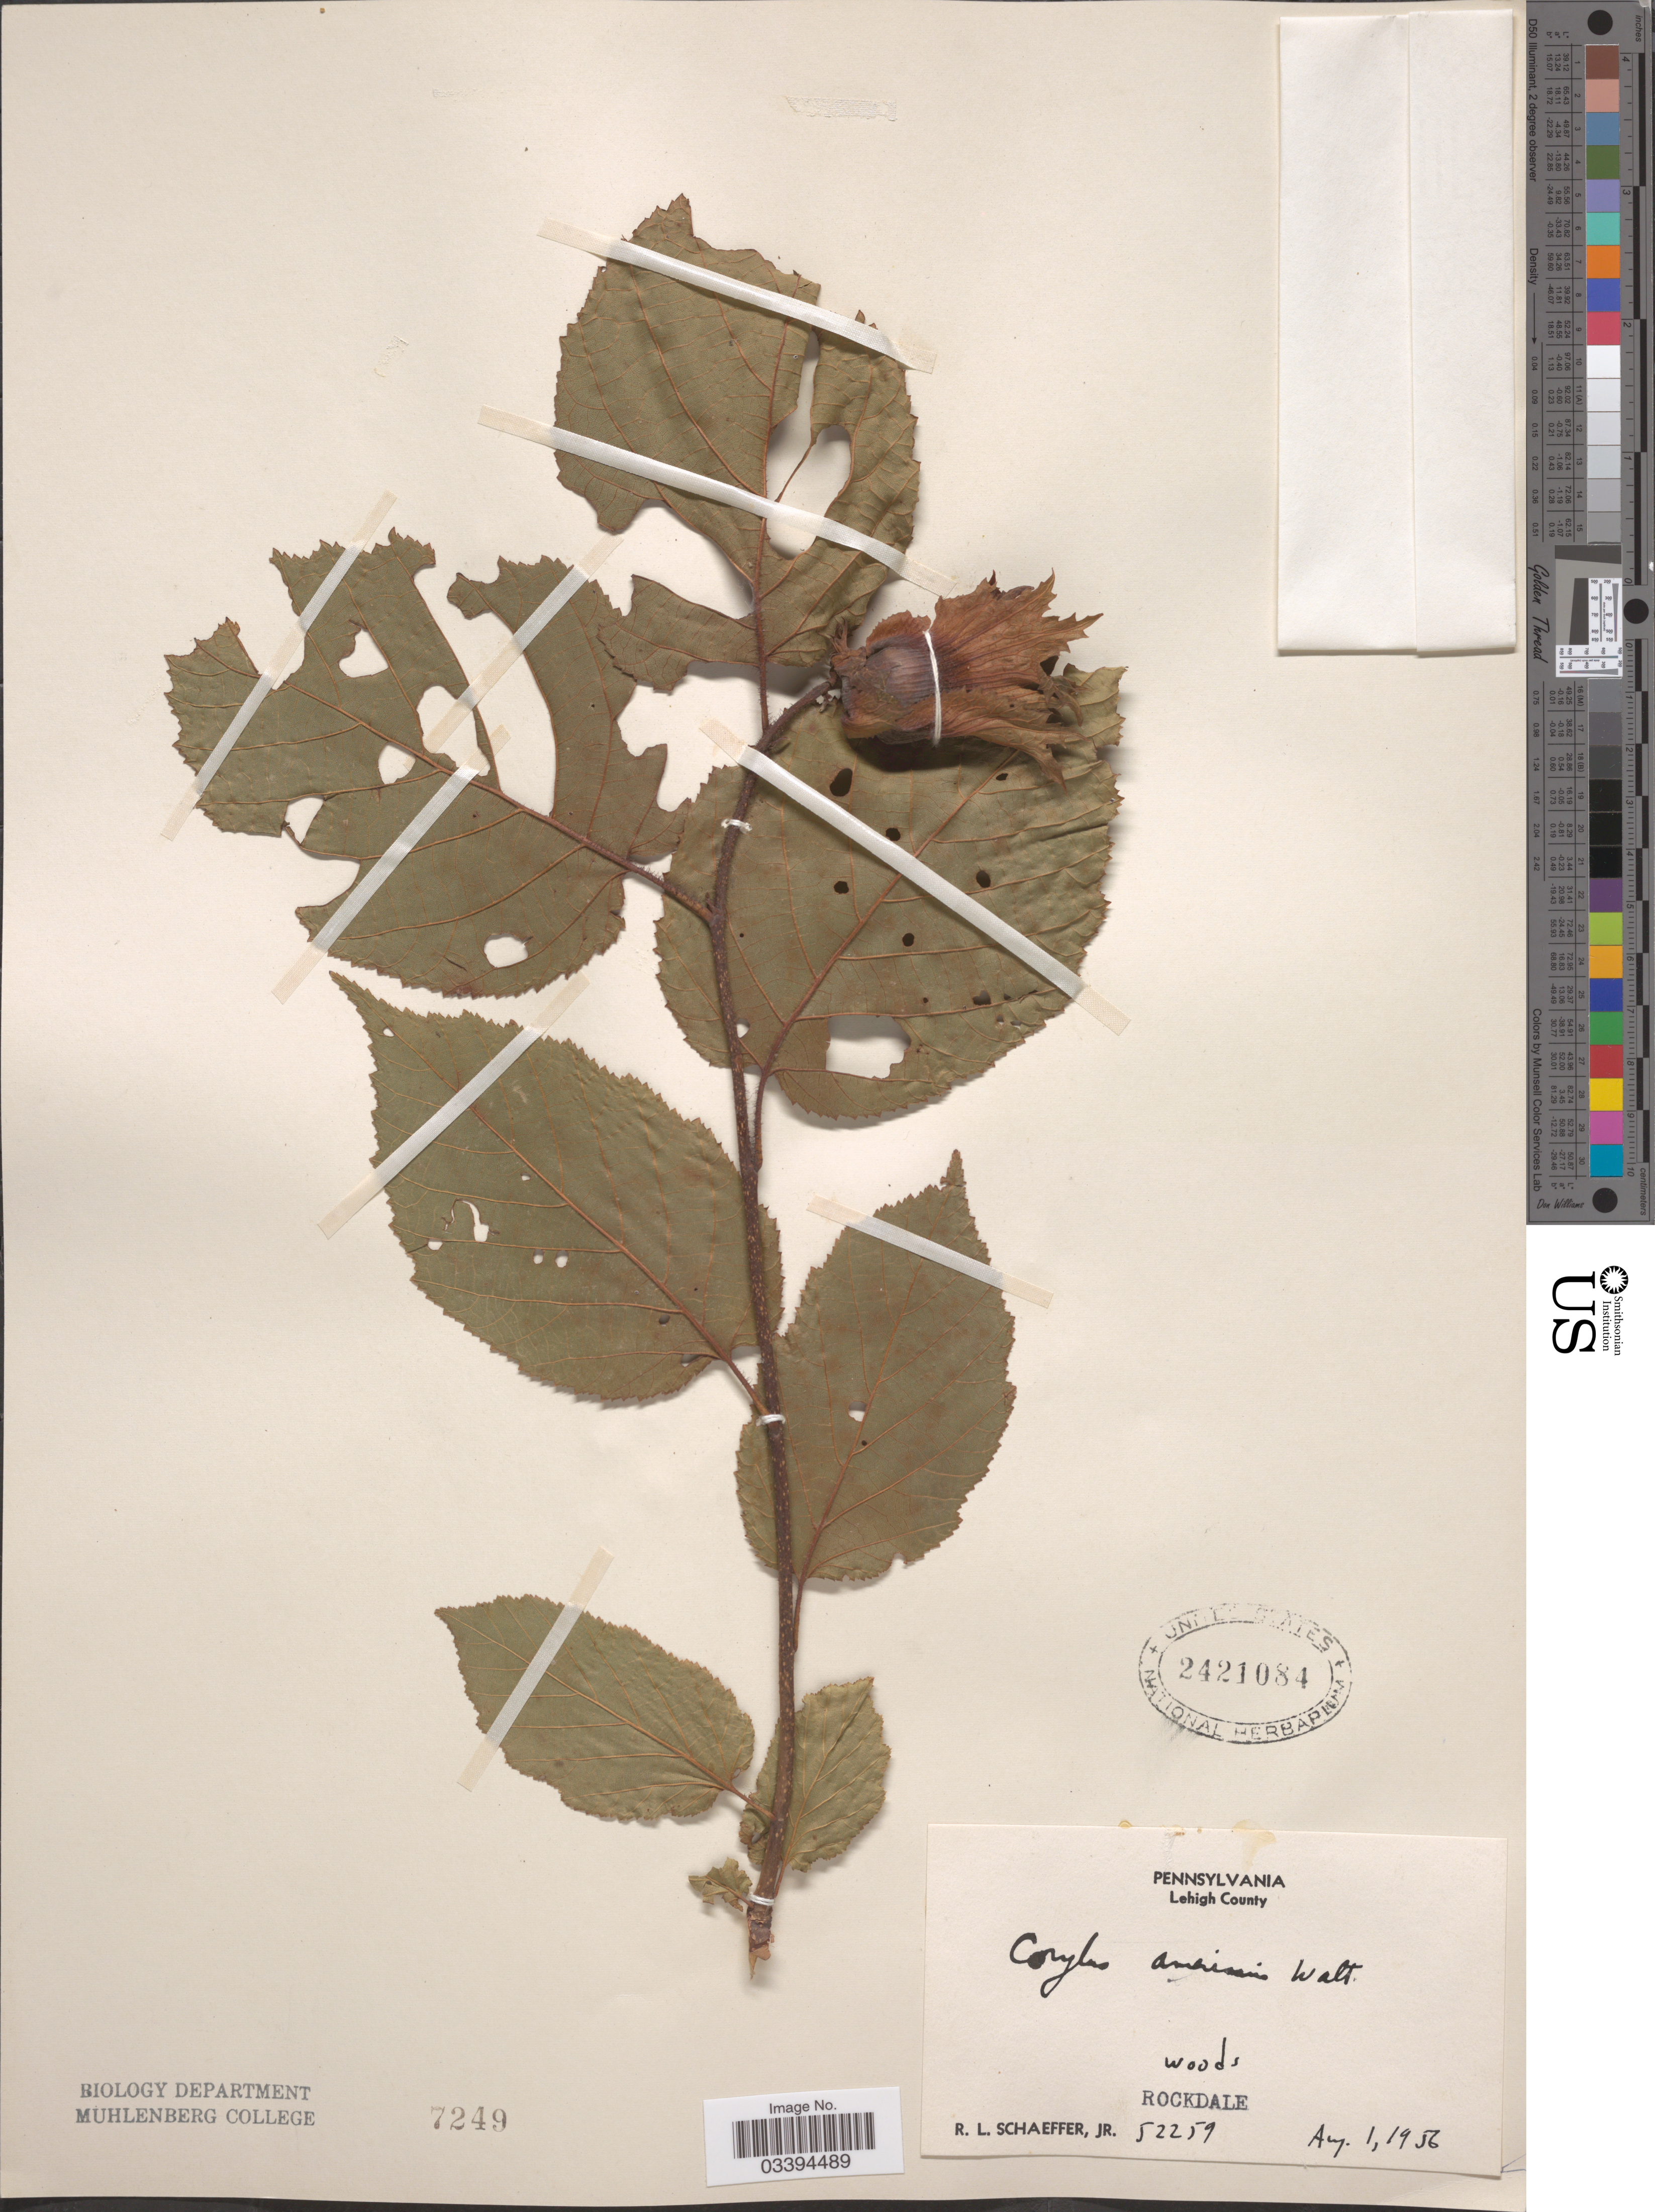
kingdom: Plantae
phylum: Tracheophyta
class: Magnoliopsida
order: Fagales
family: Betulaceae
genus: Corylus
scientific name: Corylus americana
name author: Walter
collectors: R. L. Schaeffer Jr.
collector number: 52259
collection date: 1956-08-01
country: United States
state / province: Pennsylvania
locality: Lehigh County. Rockdale.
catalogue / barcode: US 2421084